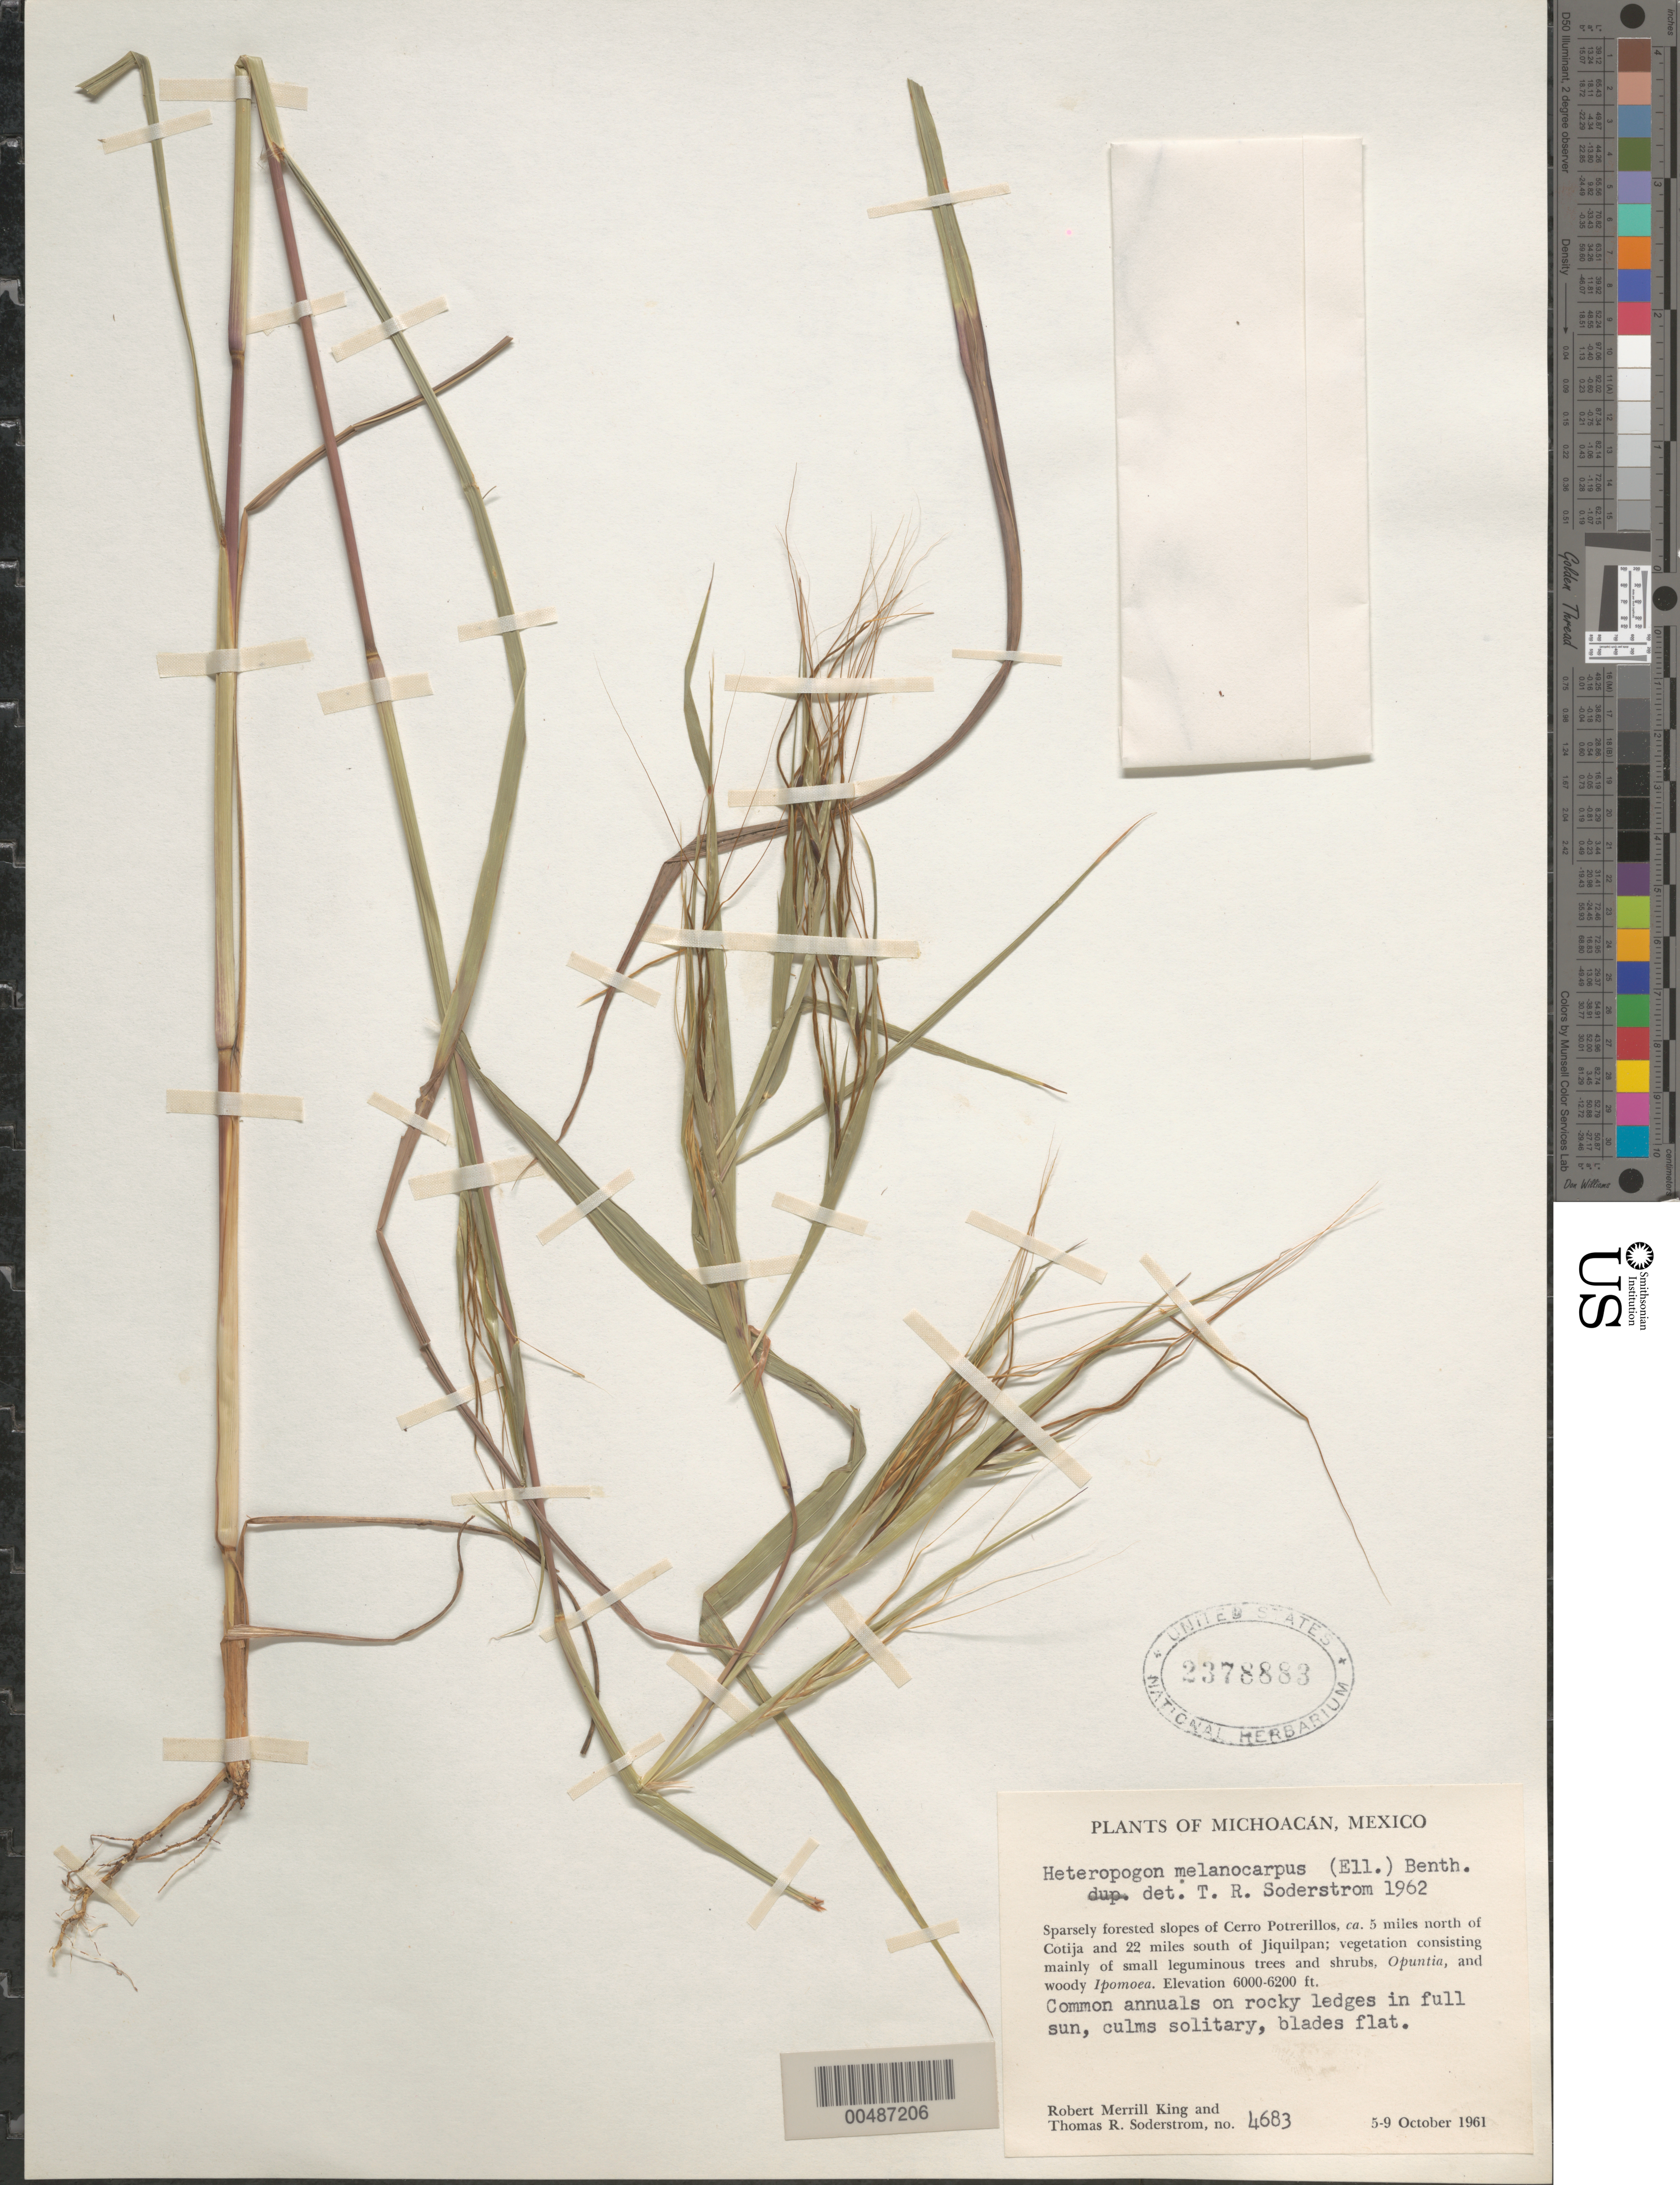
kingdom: Plantae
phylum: Tracheophyta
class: Liliopsida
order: Poales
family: Poaceae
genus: Heteropogon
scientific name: Heteropogon melanocarpus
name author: (Elliott) Benth.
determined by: Soderstrom, T. R.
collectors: R. M. King & T. R. Soderstrom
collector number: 4683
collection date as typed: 5 Oct 1961 to 9 Oct 1961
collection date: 1961-10-05/1961-10-09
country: Mexico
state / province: Michoacán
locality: Cerro Potrerillos, ca. 5 mi N of Cotija & 22 mi S of Jiquilpan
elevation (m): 1829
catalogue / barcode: US 2378883